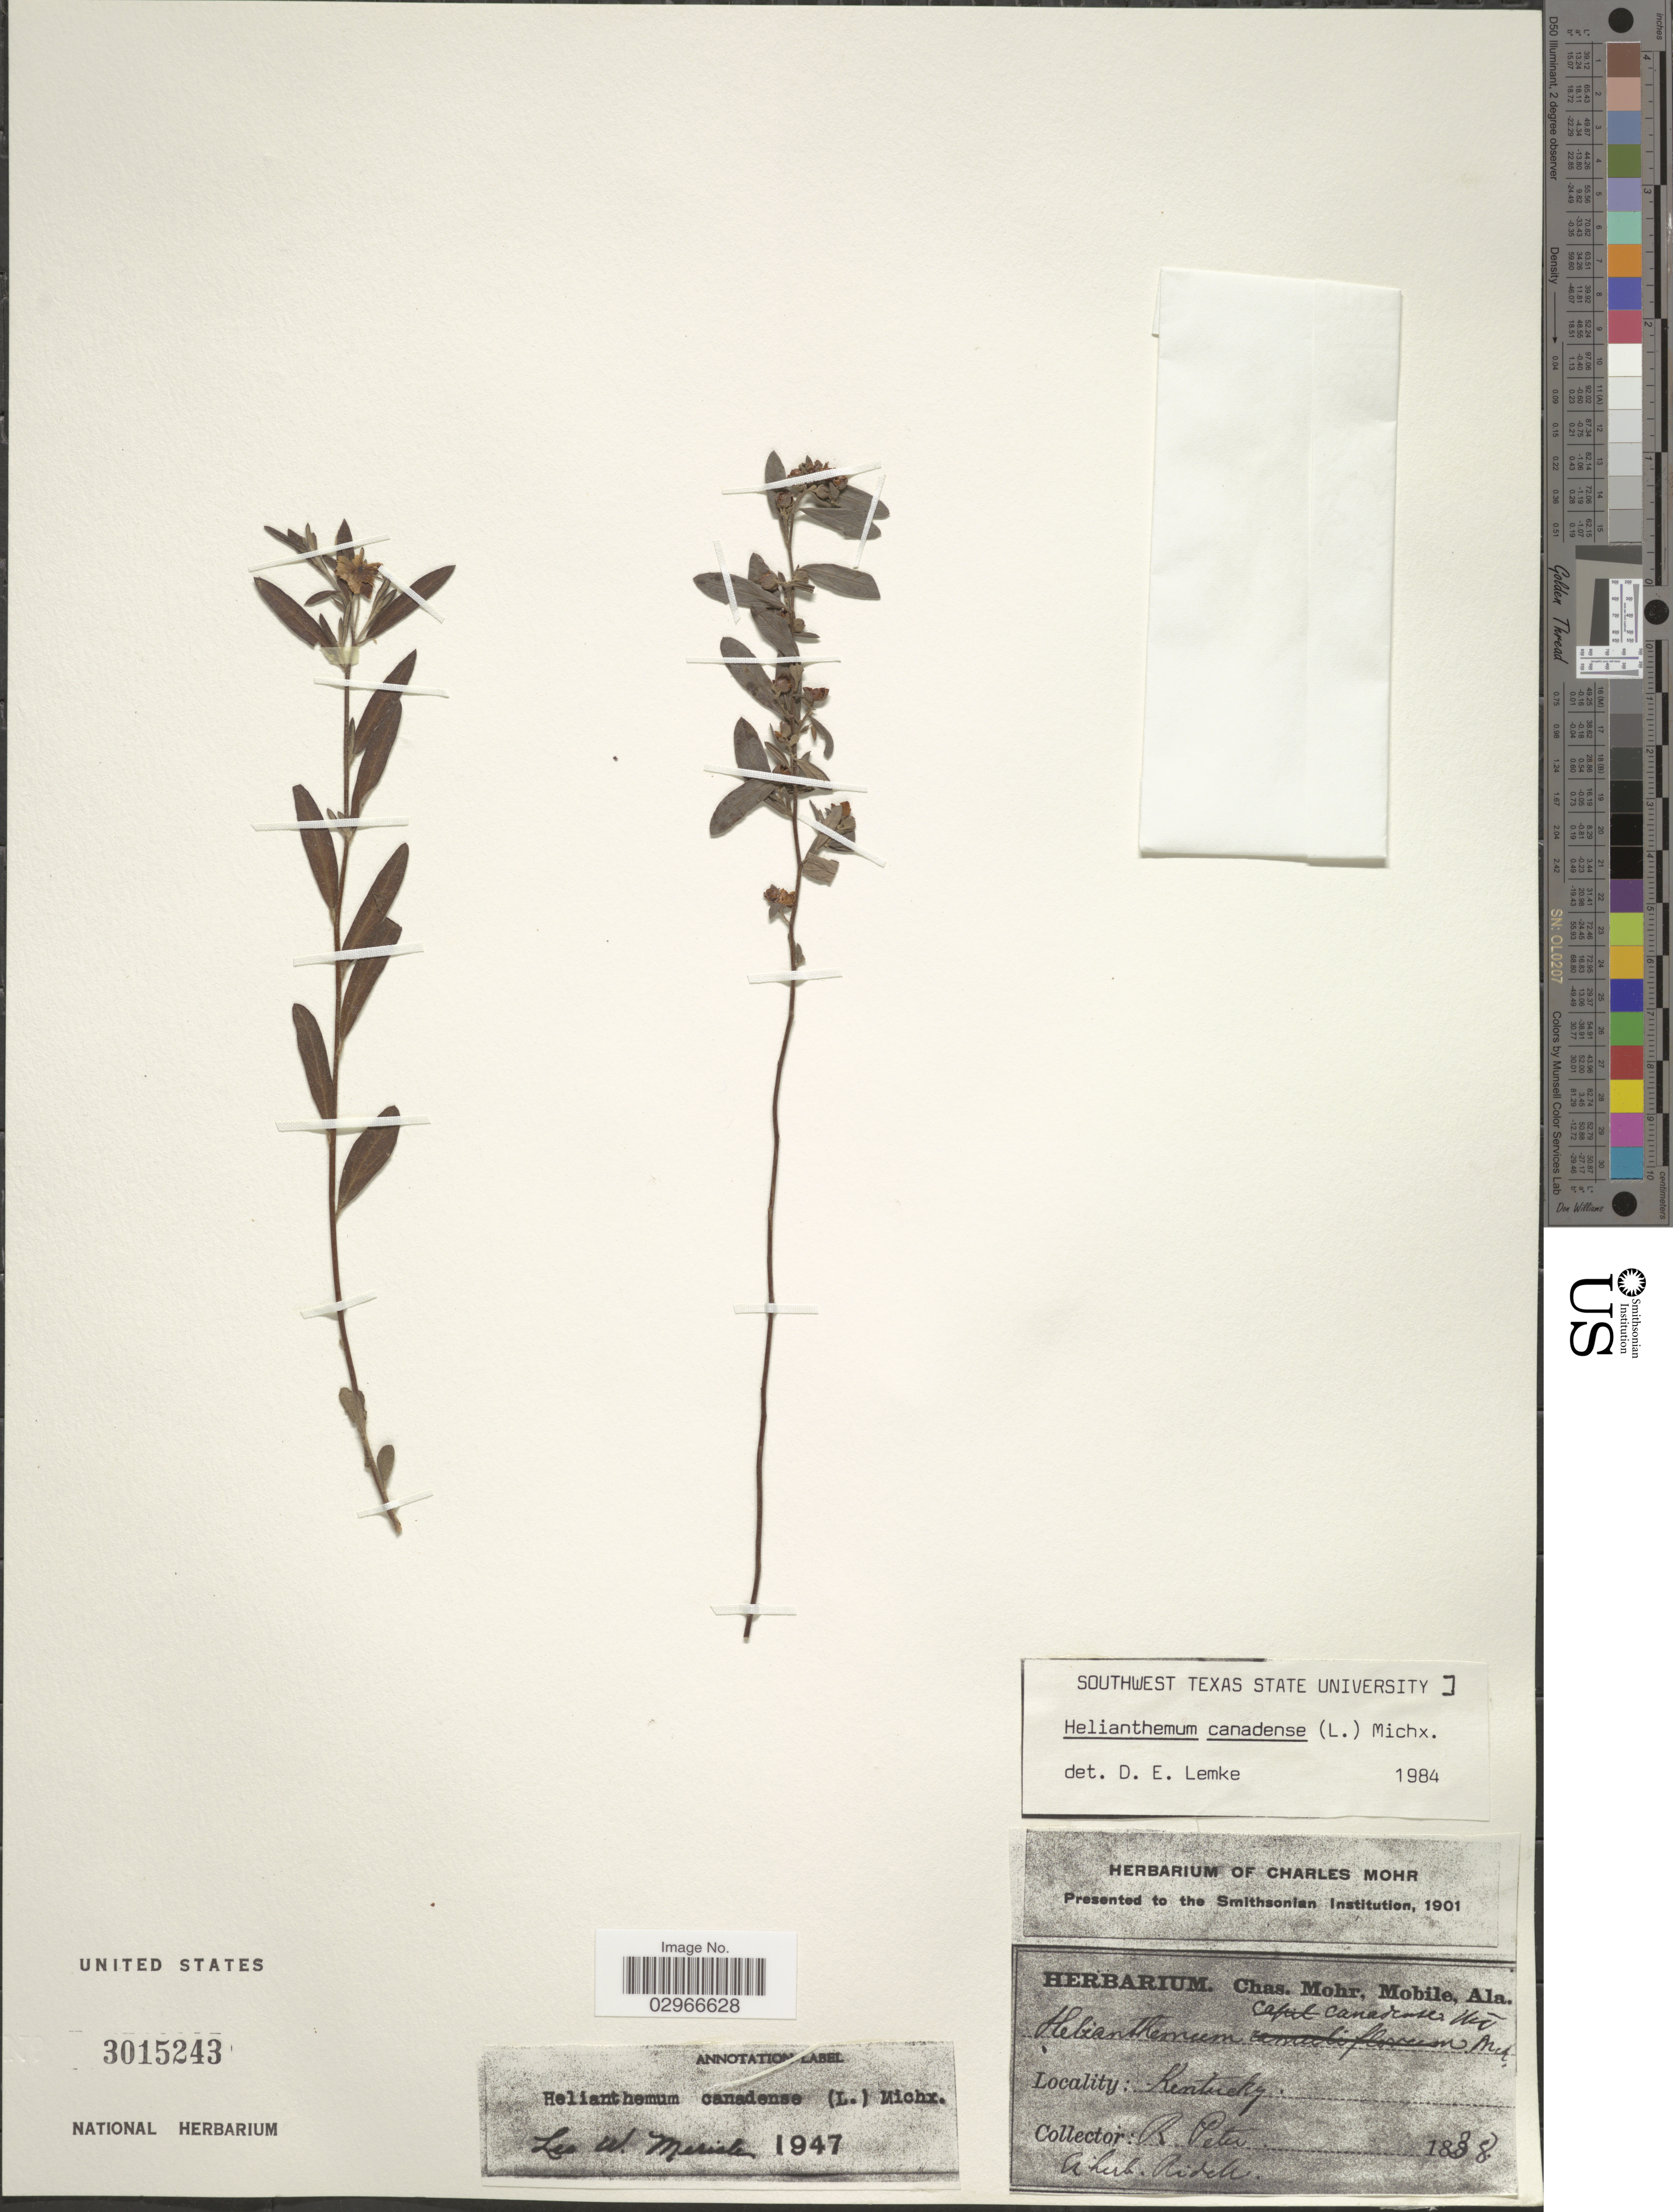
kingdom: Plantae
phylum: Tracheophyta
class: Magnoliopsida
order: Malvales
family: Cistaceae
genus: Helianthemum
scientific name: Helianthemum canadense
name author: (L.) Michx.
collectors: R. Peter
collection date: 1838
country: United States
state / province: Kentucky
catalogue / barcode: US 3015243